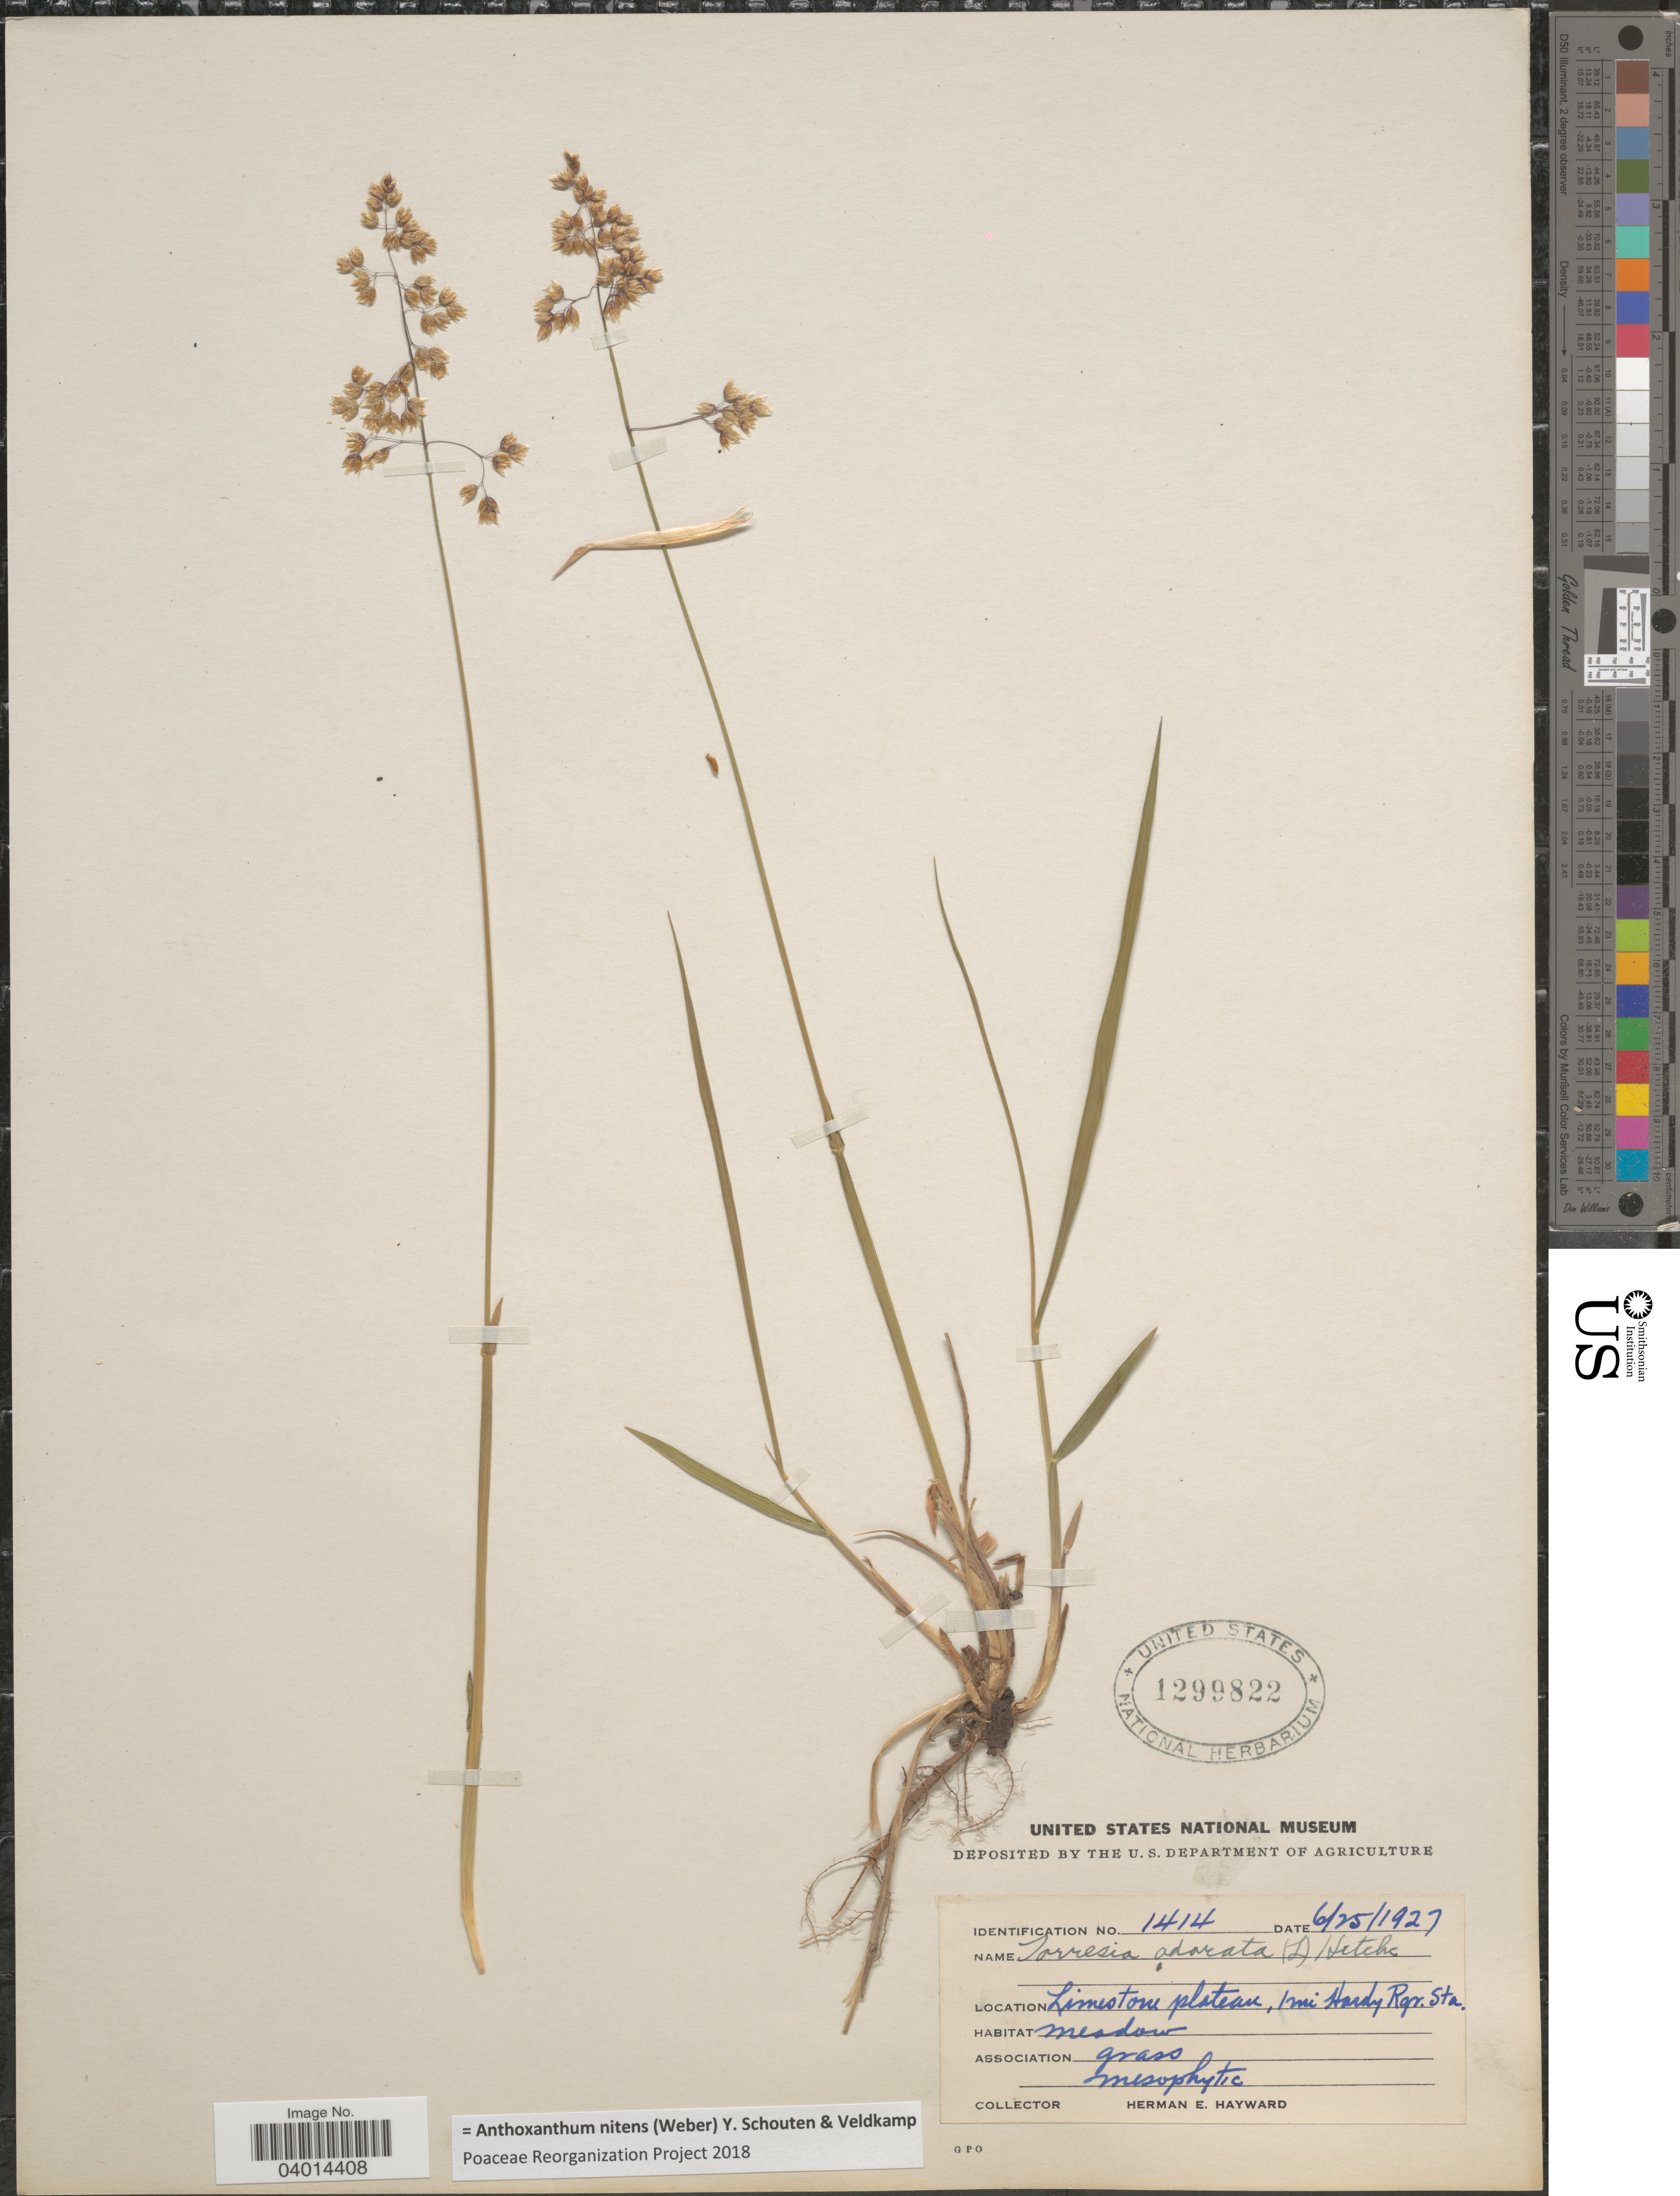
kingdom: Plantae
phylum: Tracheophyta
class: Liliopsida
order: Poales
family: Poaceae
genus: Anthoxanthum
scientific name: Anthoxanthum nitens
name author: (G.H. Weber) R.T.A. Schouten & Veldkamp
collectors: H. Hayward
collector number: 1414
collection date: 1927-06-25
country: United States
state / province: South Dakota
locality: Limestone plateau, 1 mi. Hardy Rgr. Sta.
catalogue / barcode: US 1299822